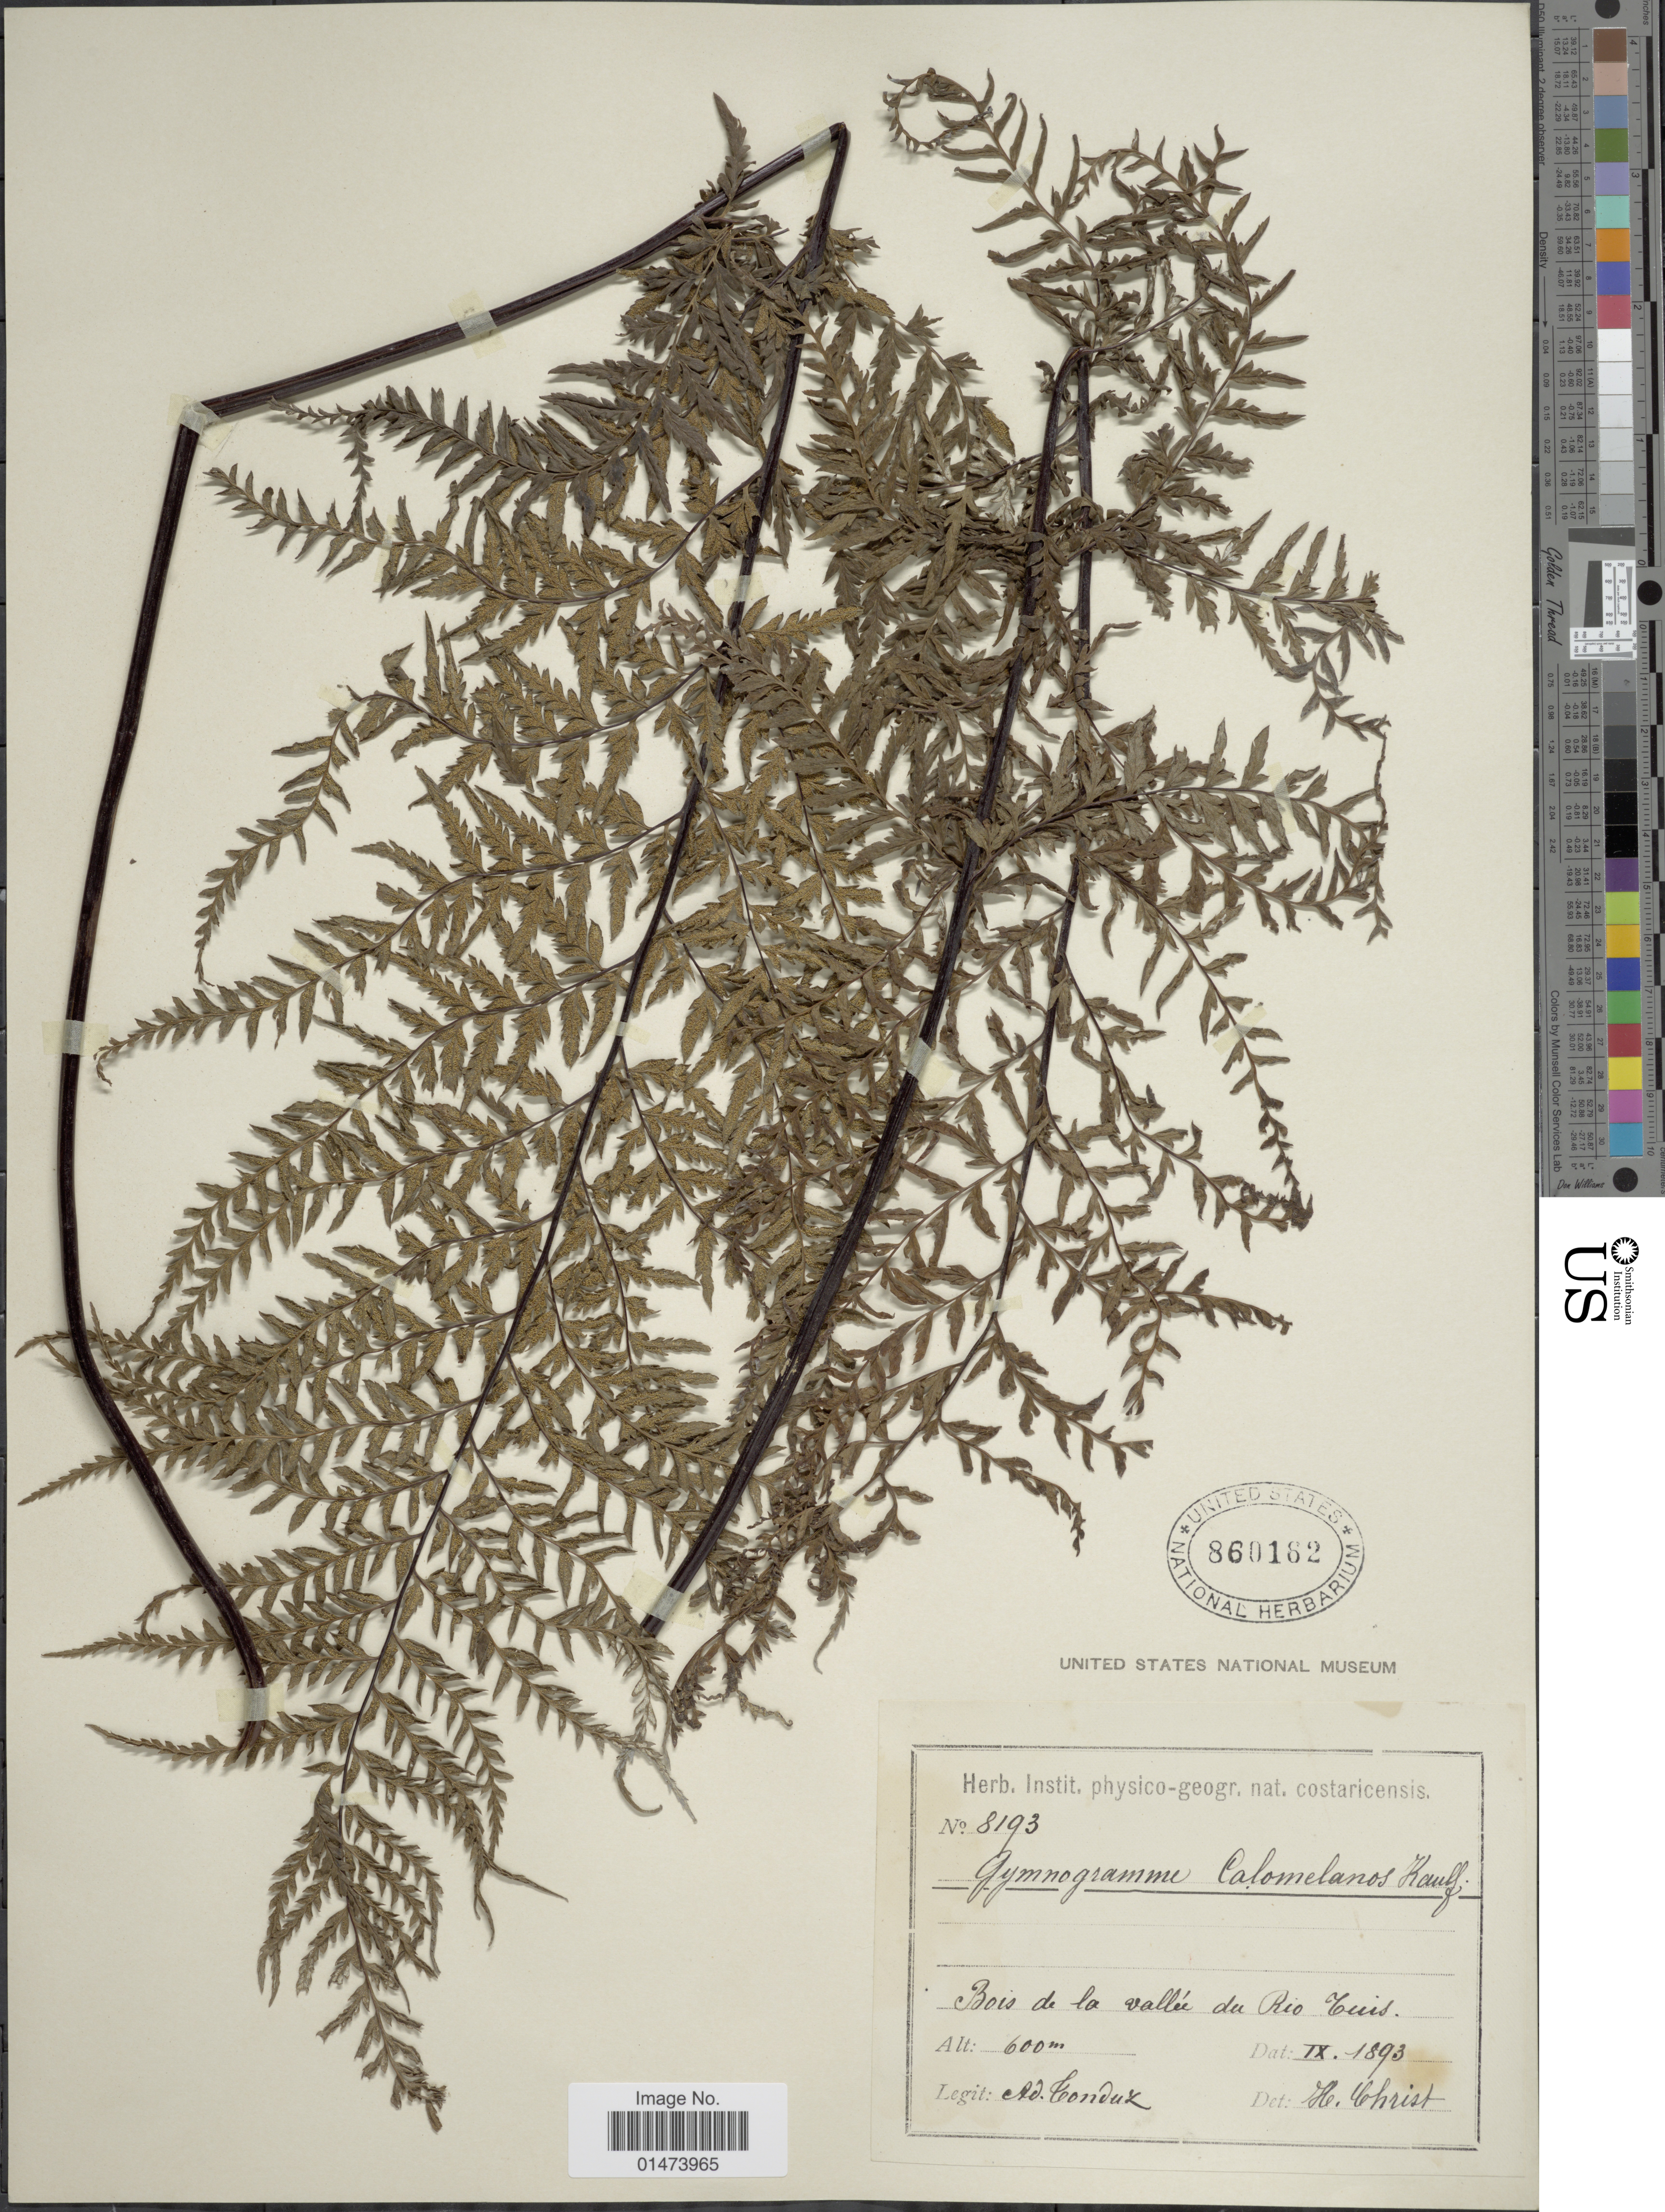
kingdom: Plantae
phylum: Tracheophyta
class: Polypodiopsida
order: Polypodiales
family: Pteridaceae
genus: Pityrogramma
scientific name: Pityrogramma calomelanos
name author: (L.) Link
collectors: A. Fonduz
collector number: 8193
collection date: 1893-09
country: Costa Rica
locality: Bois de la vallu du Rio Luis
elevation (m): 600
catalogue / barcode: US 860182